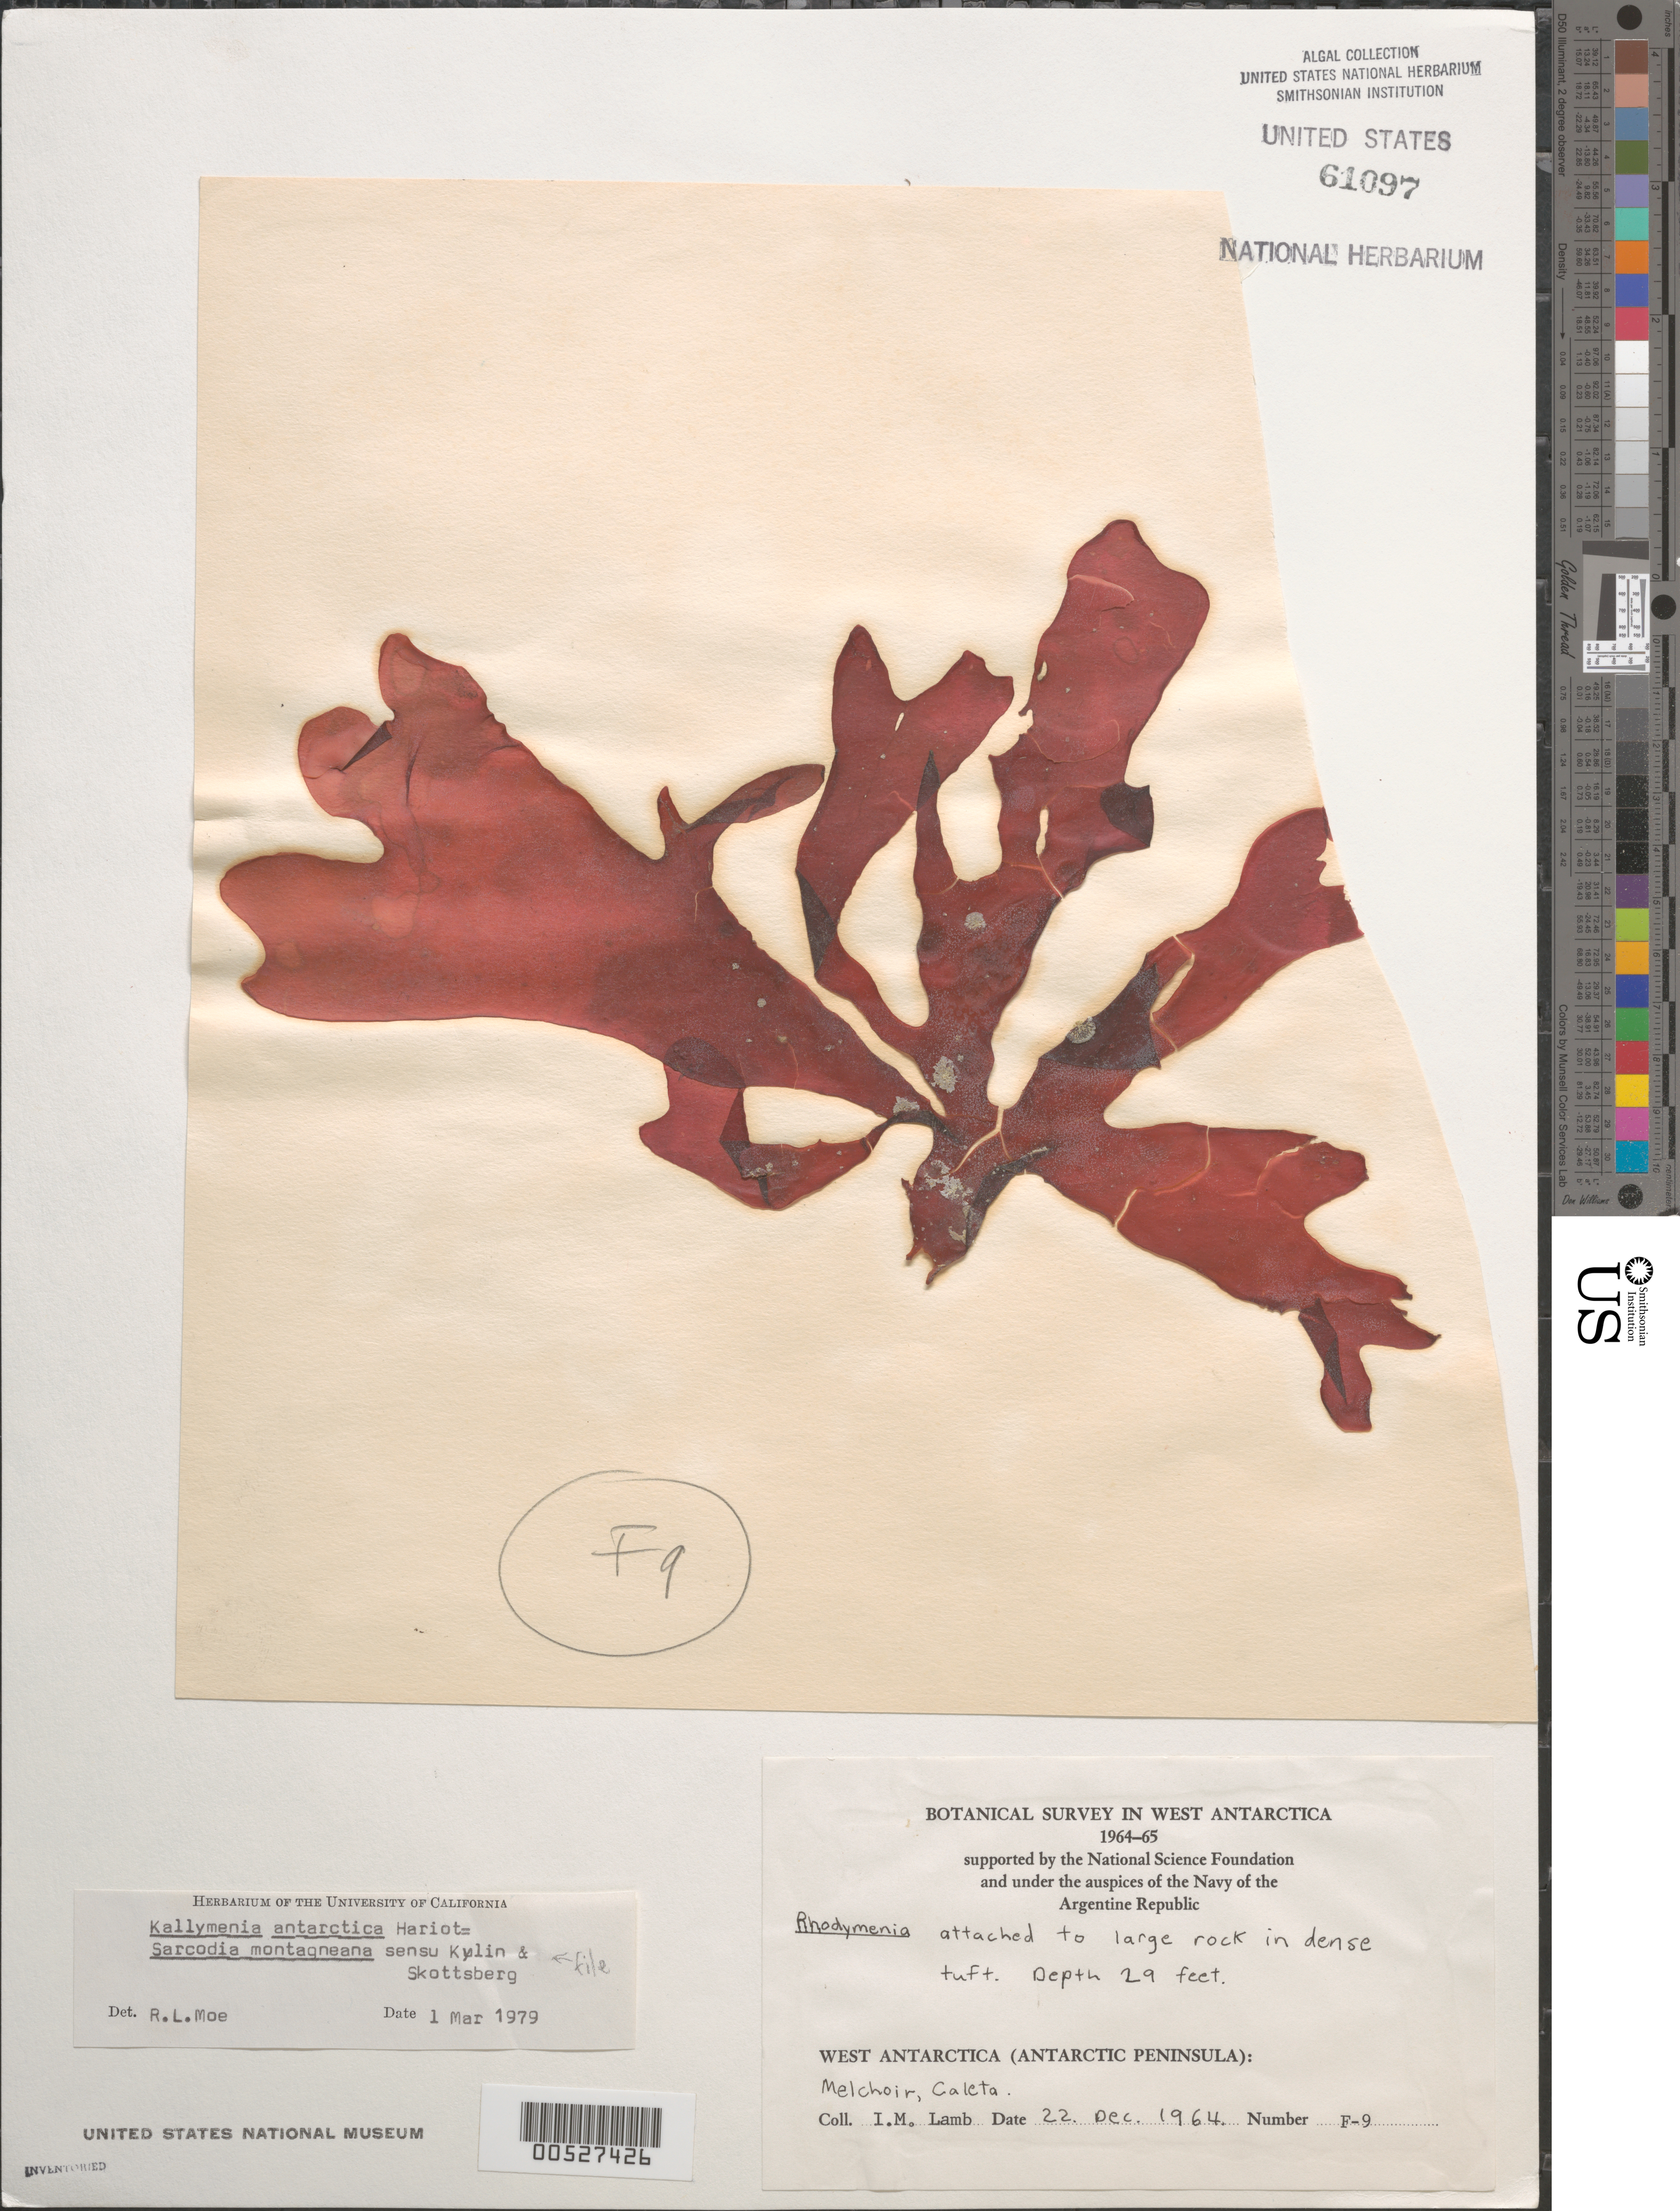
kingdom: Plantae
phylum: Rhodophyta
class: Florideophyceae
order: Gigartinales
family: Sarcodiaceae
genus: Sarcodia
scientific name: Sarcodia montagneana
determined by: Moe, R. L.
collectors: I. M. Lamb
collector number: F-9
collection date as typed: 22 Dec 1964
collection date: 1964-12-22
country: Antarctica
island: Gamma Island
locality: Melchior Caleta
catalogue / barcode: US 61097